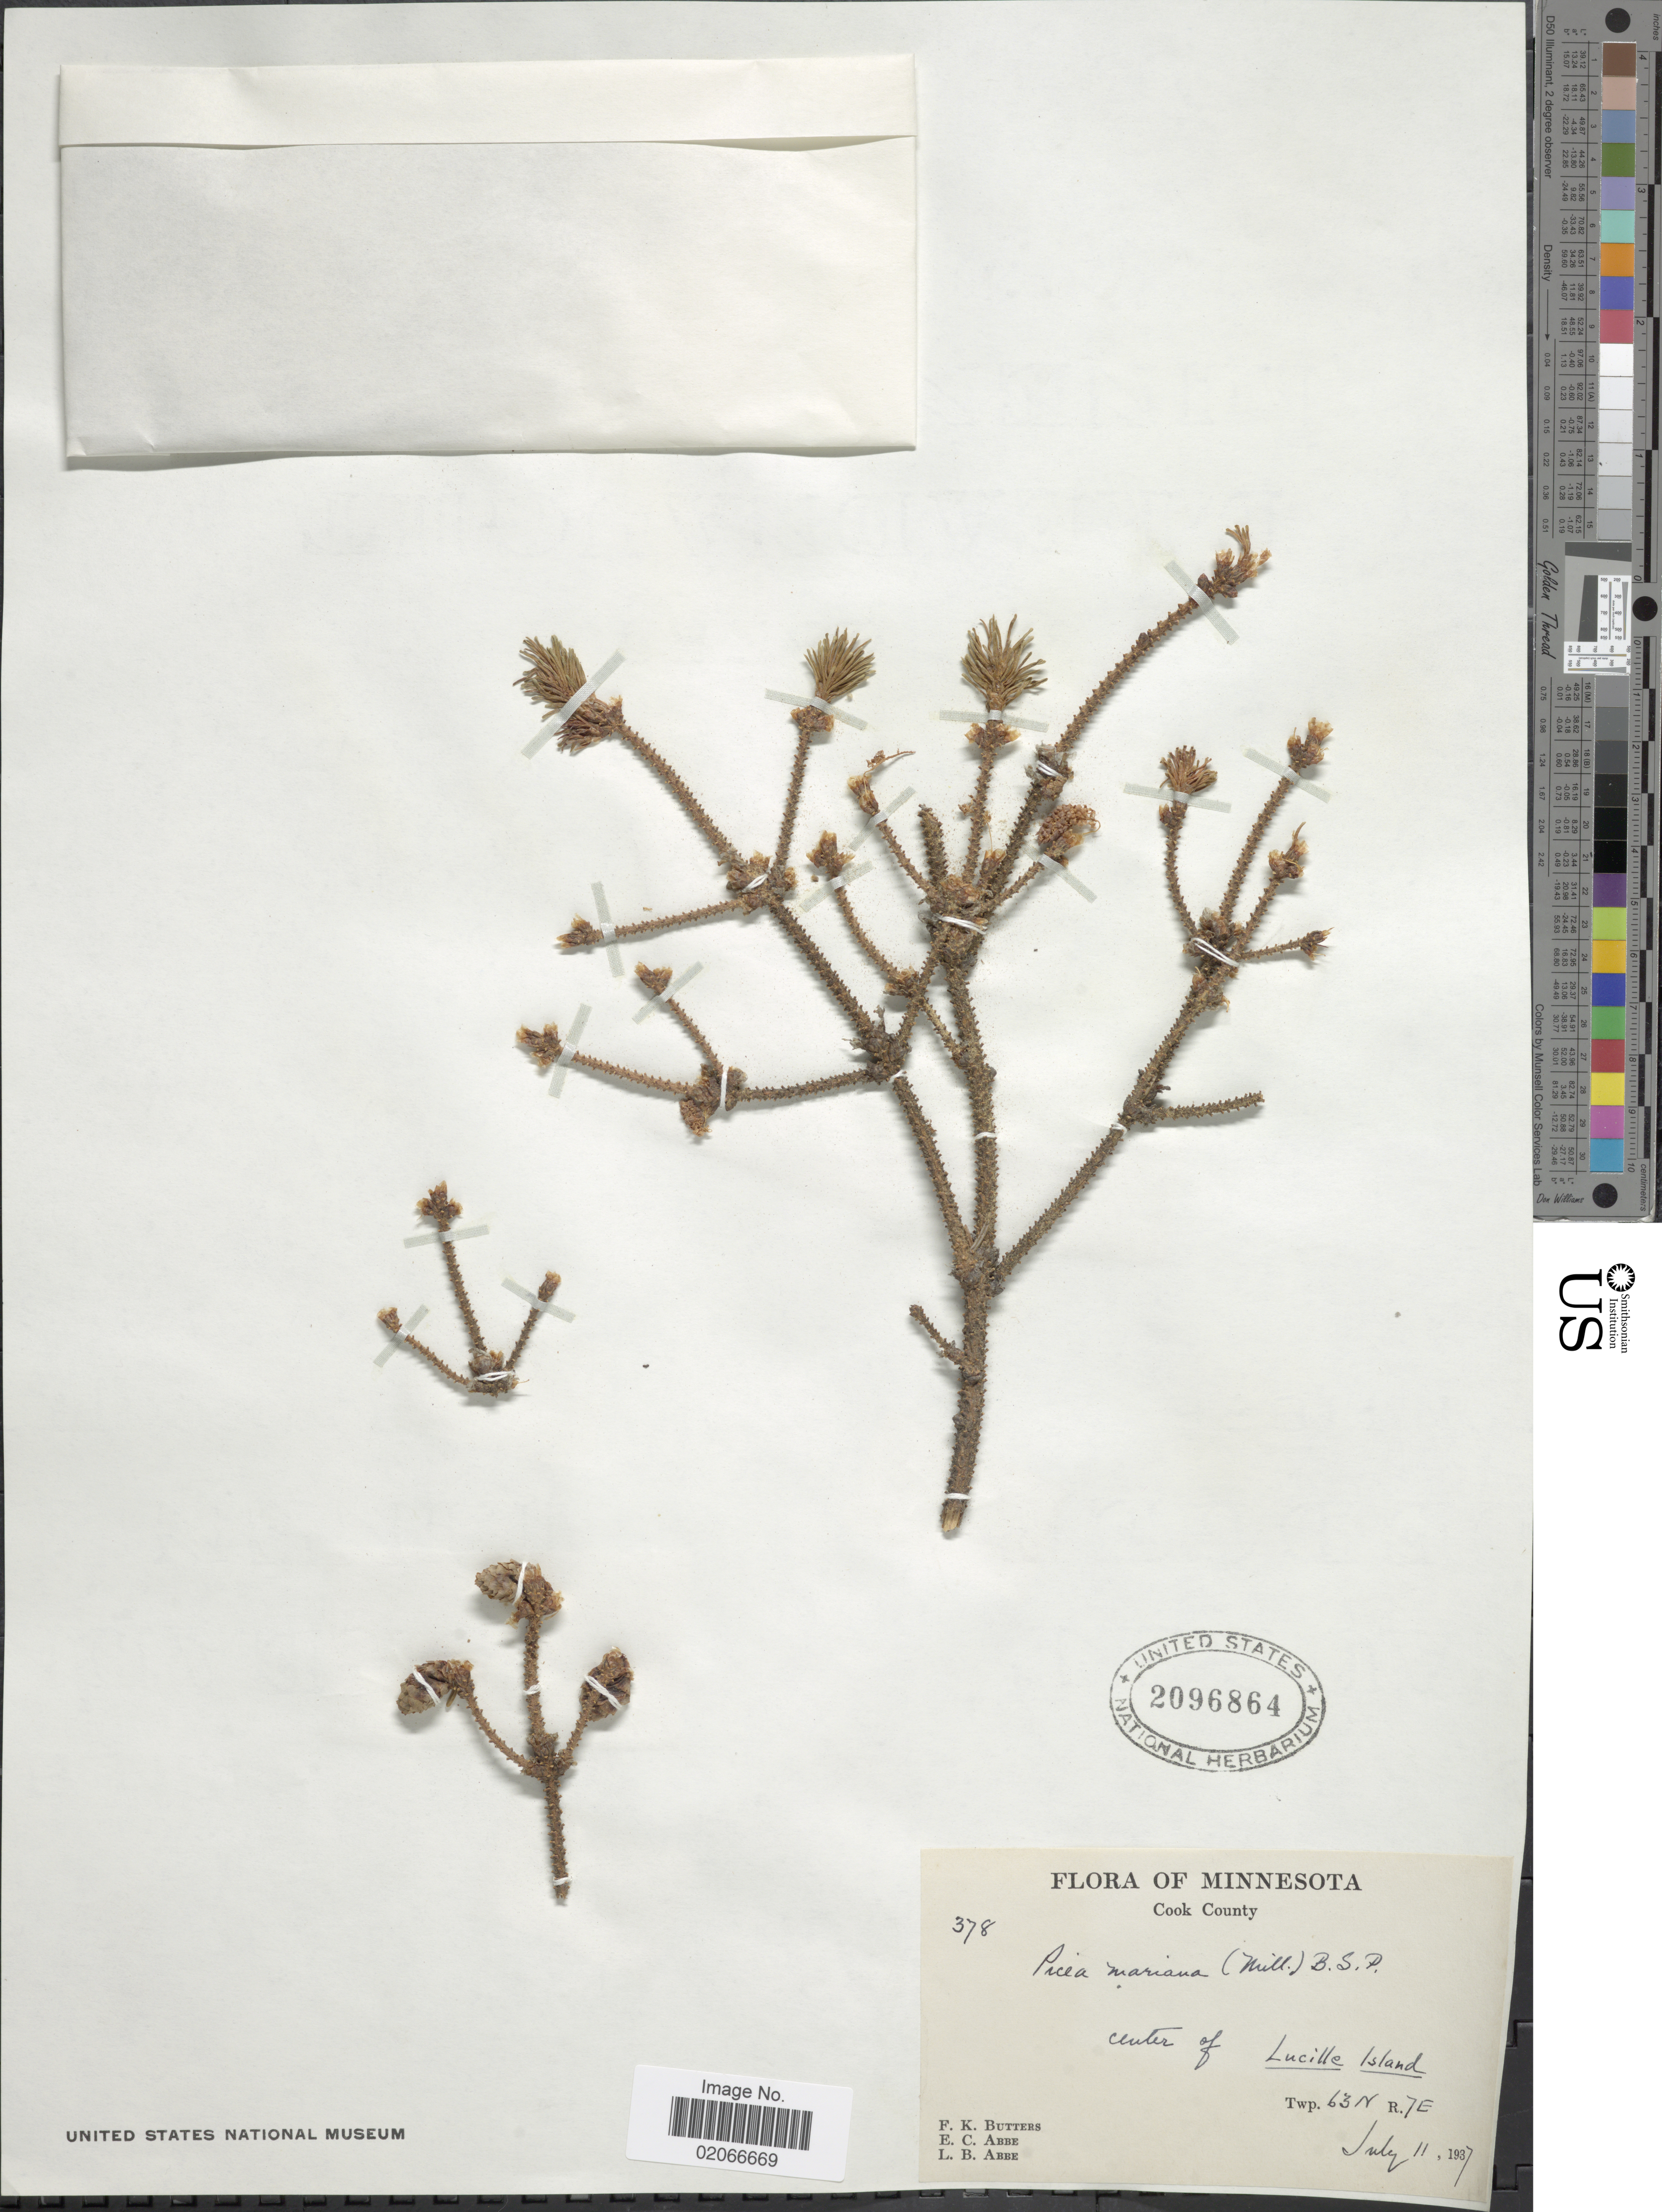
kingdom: Plantae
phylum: Tracheophyta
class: Pinopsida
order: Pinales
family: Pinaceae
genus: Picea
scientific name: Picea mariana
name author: (Mill.) Britton, Stearns & Poggenb.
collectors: F. K. Butters, E. C. Abbe & L. B. Abbe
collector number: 378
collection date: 1937-07-11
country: United States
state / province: Minnesota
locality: Cook County, Lucille Island, Twp. 63N R7E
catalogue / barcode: US 2096864